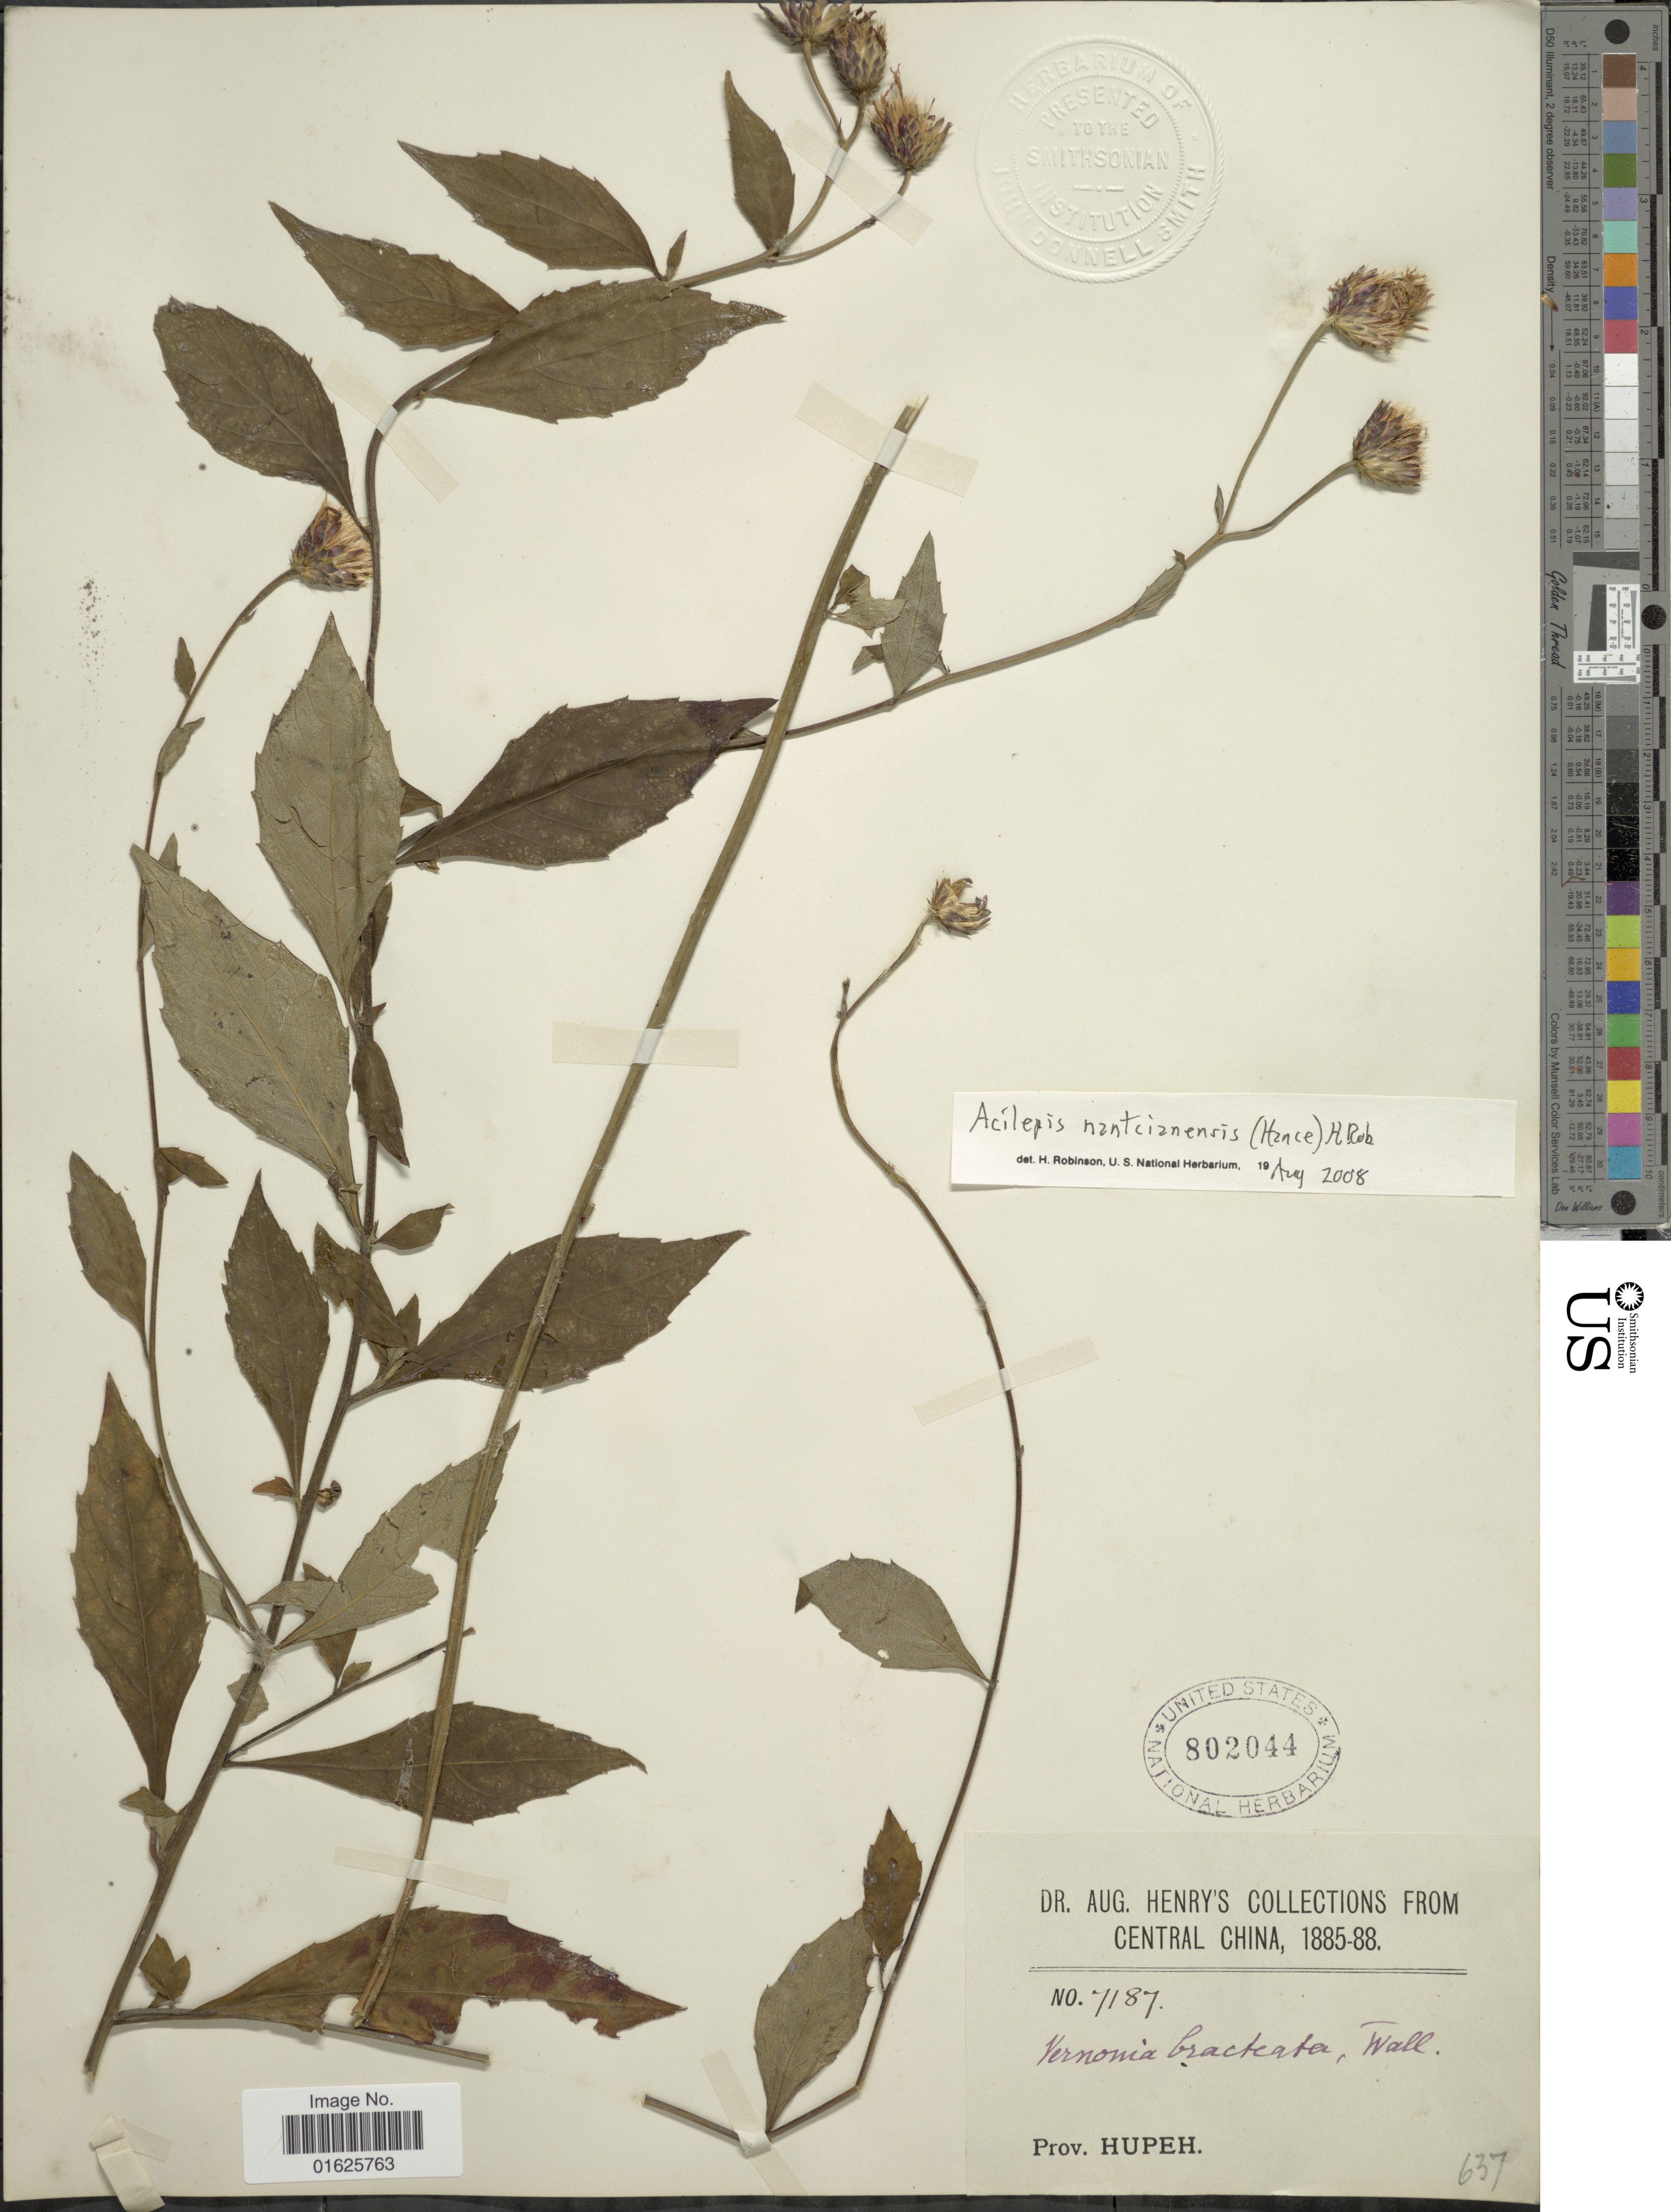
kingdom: Plantae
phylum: Tracheophyta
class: Magnoliopsida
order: Asterales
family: Asteraceae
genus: Acilepis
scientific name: Acilepis nantcianensis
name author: (Pamp.) H. Rob.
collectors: A. Henry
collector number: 7187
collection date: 1885/1888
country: China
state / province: Hubei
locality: Prov. Hupeh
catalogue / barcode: US 802044